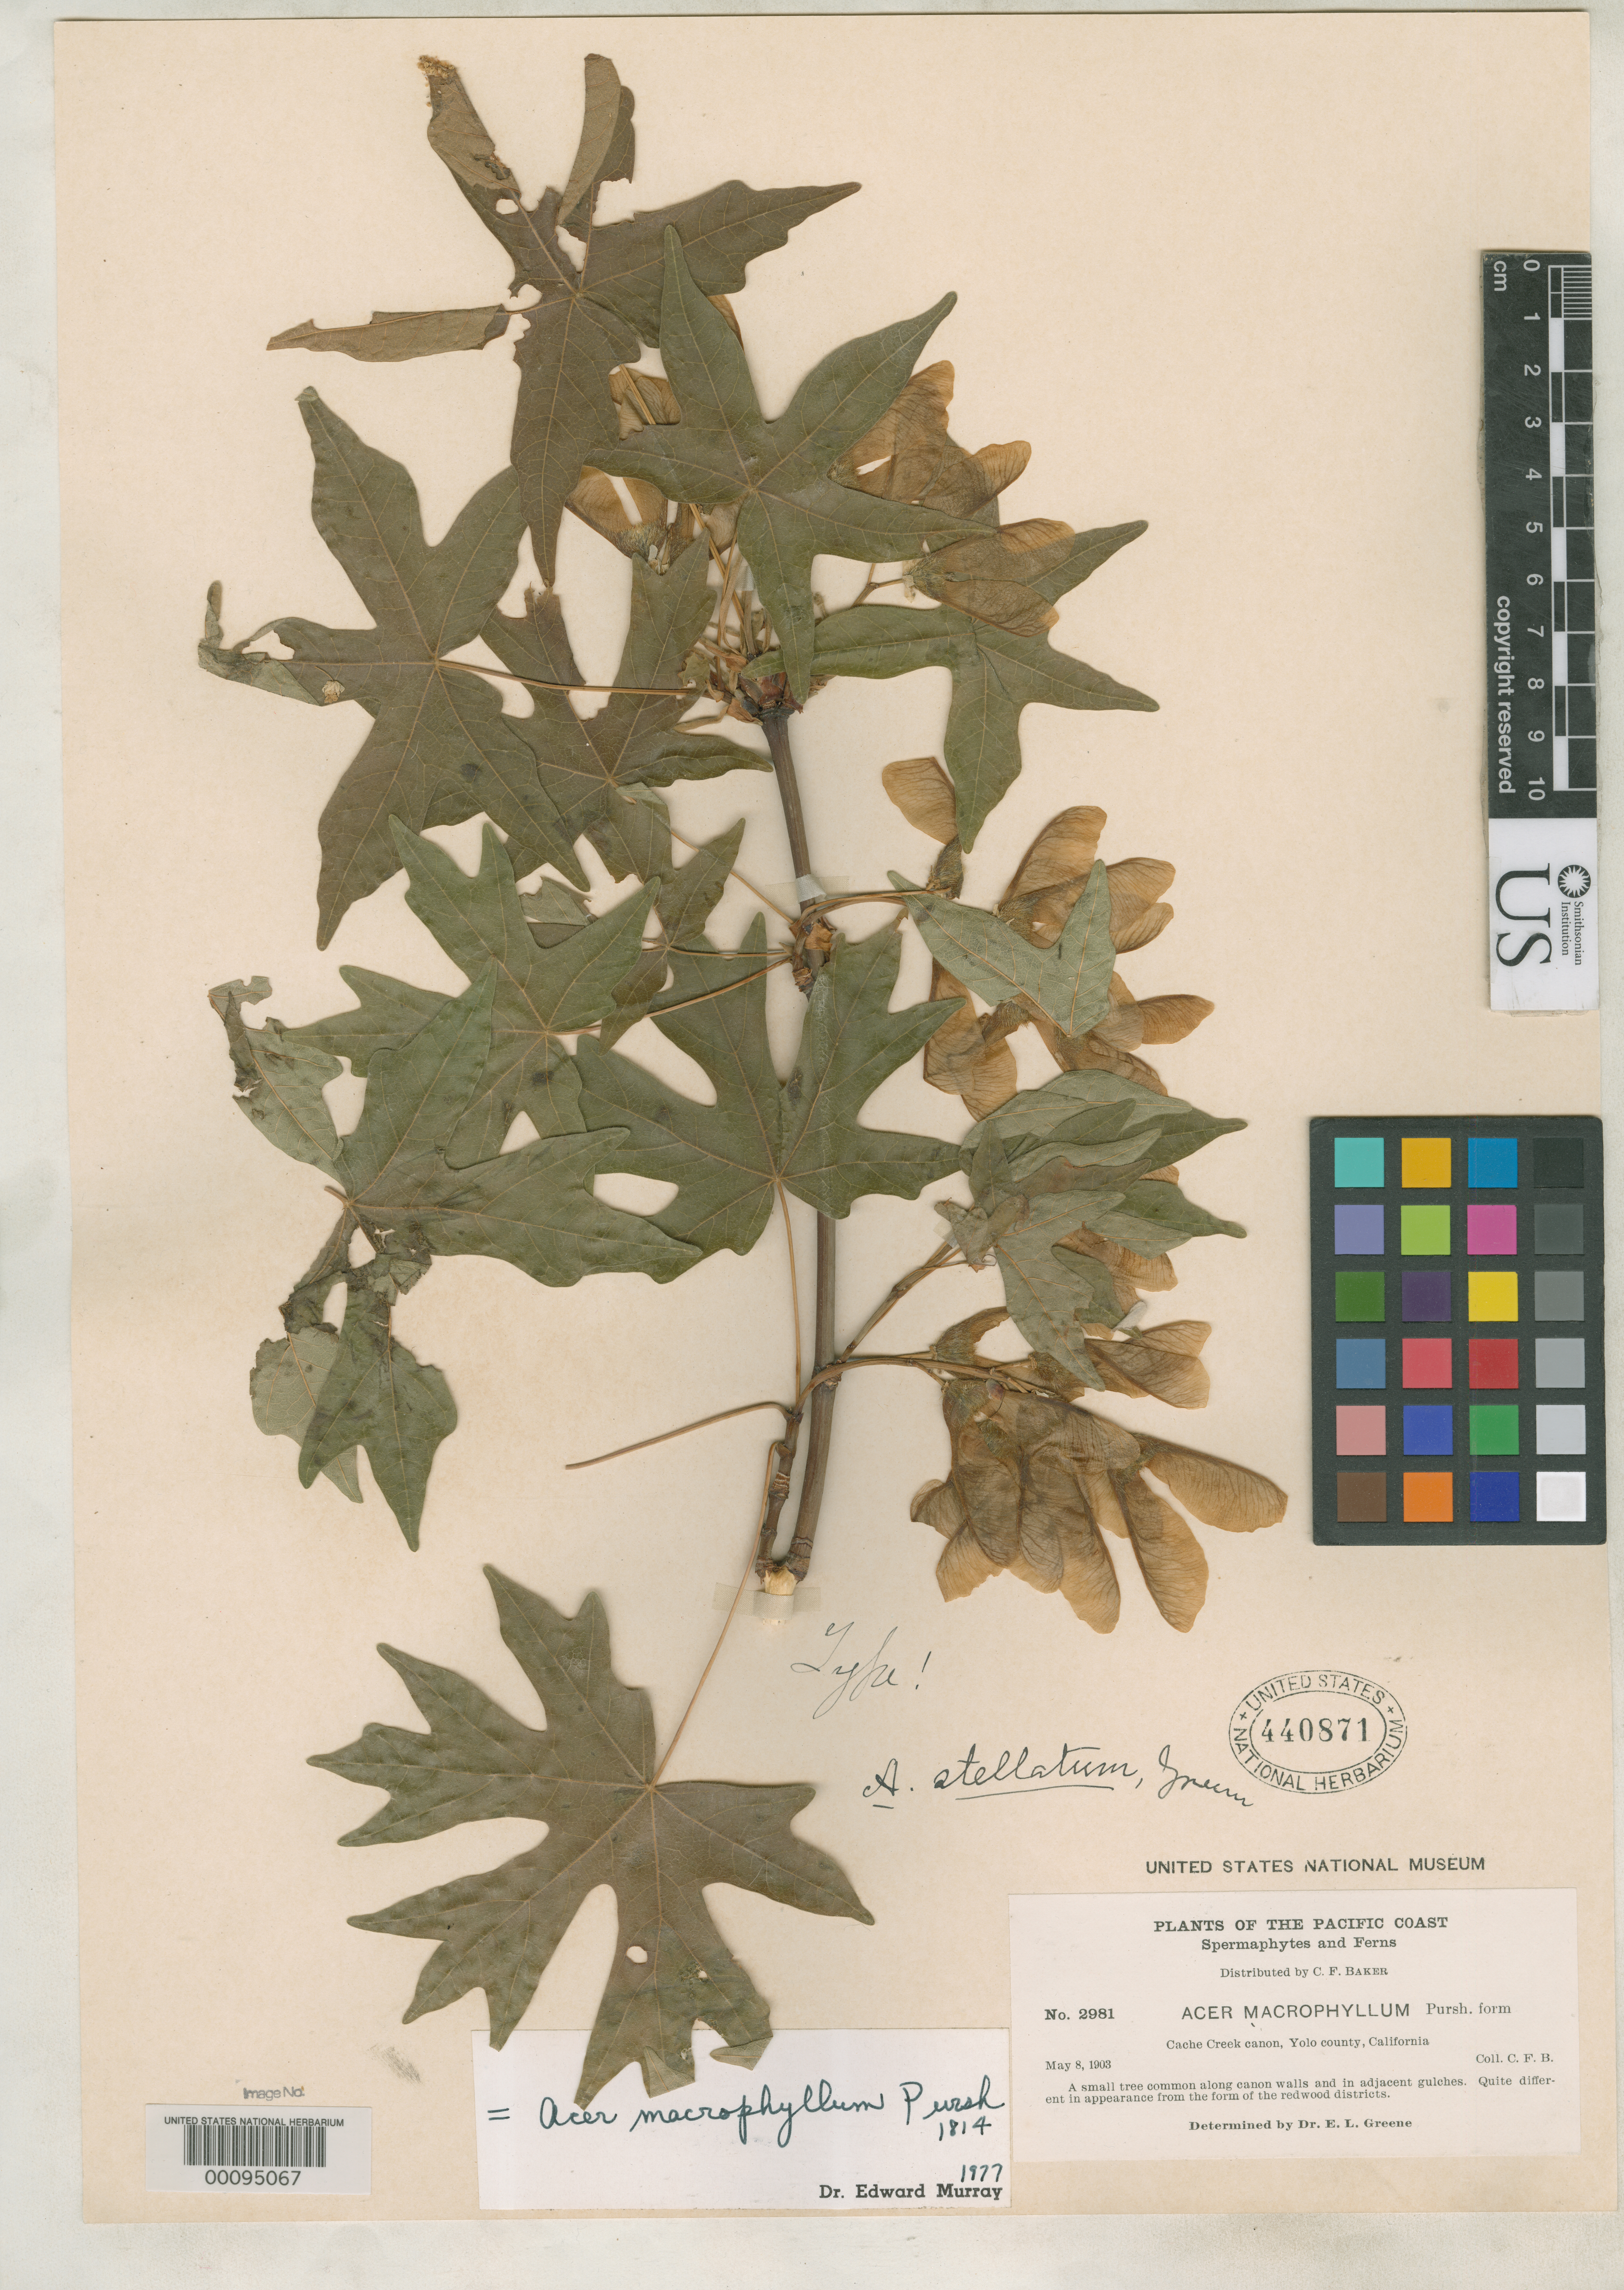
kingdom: Plantae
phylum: Tracheophyta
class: Magnoliopsida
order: Sapindales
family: Sapindaceae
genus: Acer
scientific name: Acer stellatum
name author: Greene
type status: Holotype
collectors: C. F. Baker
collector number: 2981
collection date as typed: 08 May 1903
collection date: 1903-05-08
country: United States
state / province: California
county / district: Yolo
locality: Cache Creek Canon.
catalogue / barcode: US 440871